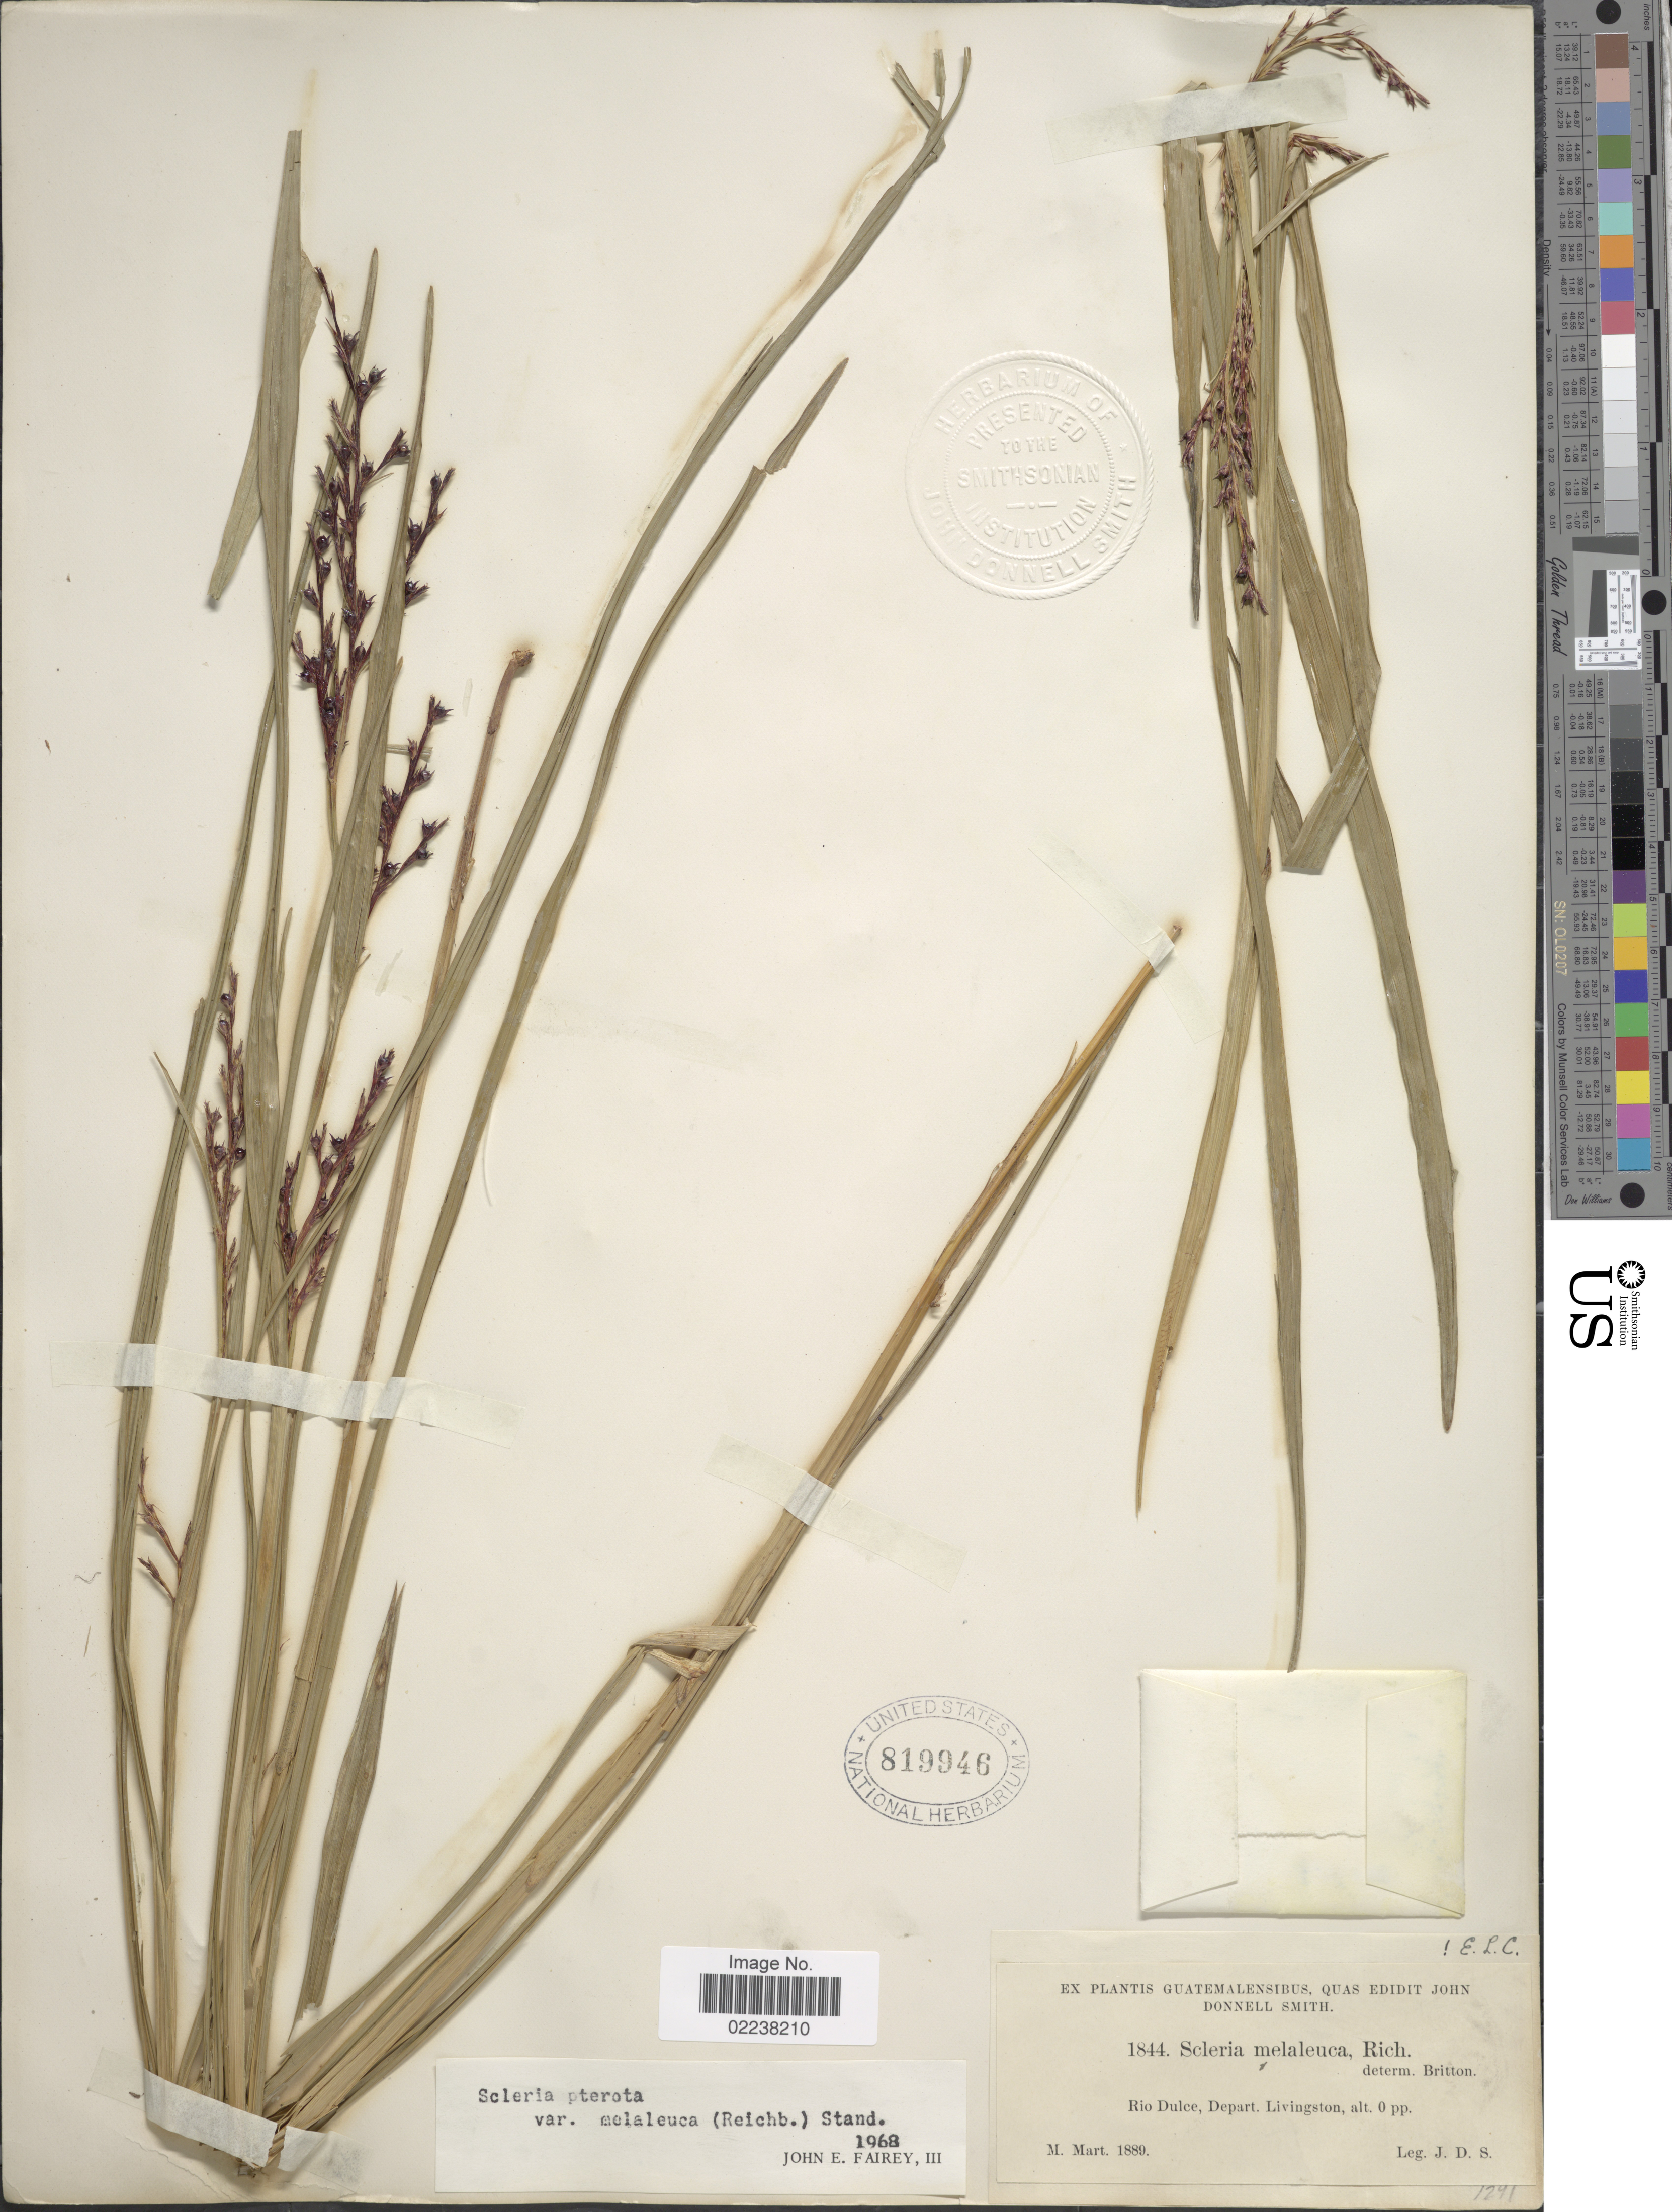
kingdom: Plantae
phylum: Tracheophyta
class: Liliopsida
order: Poales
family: Cyperaceae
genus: Scleria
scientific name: Scleria gaertneri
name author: Raddi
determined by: Strong, Mark T., (BOT), Smithsonian Institution - National Museum of Natural History (UNITED STATES)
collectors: J. Donnell Smith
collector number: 1844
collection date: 1889-03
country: Guatemala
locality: Rio Dulce, Depart. Livingston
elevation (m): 0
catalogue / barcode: US 819946